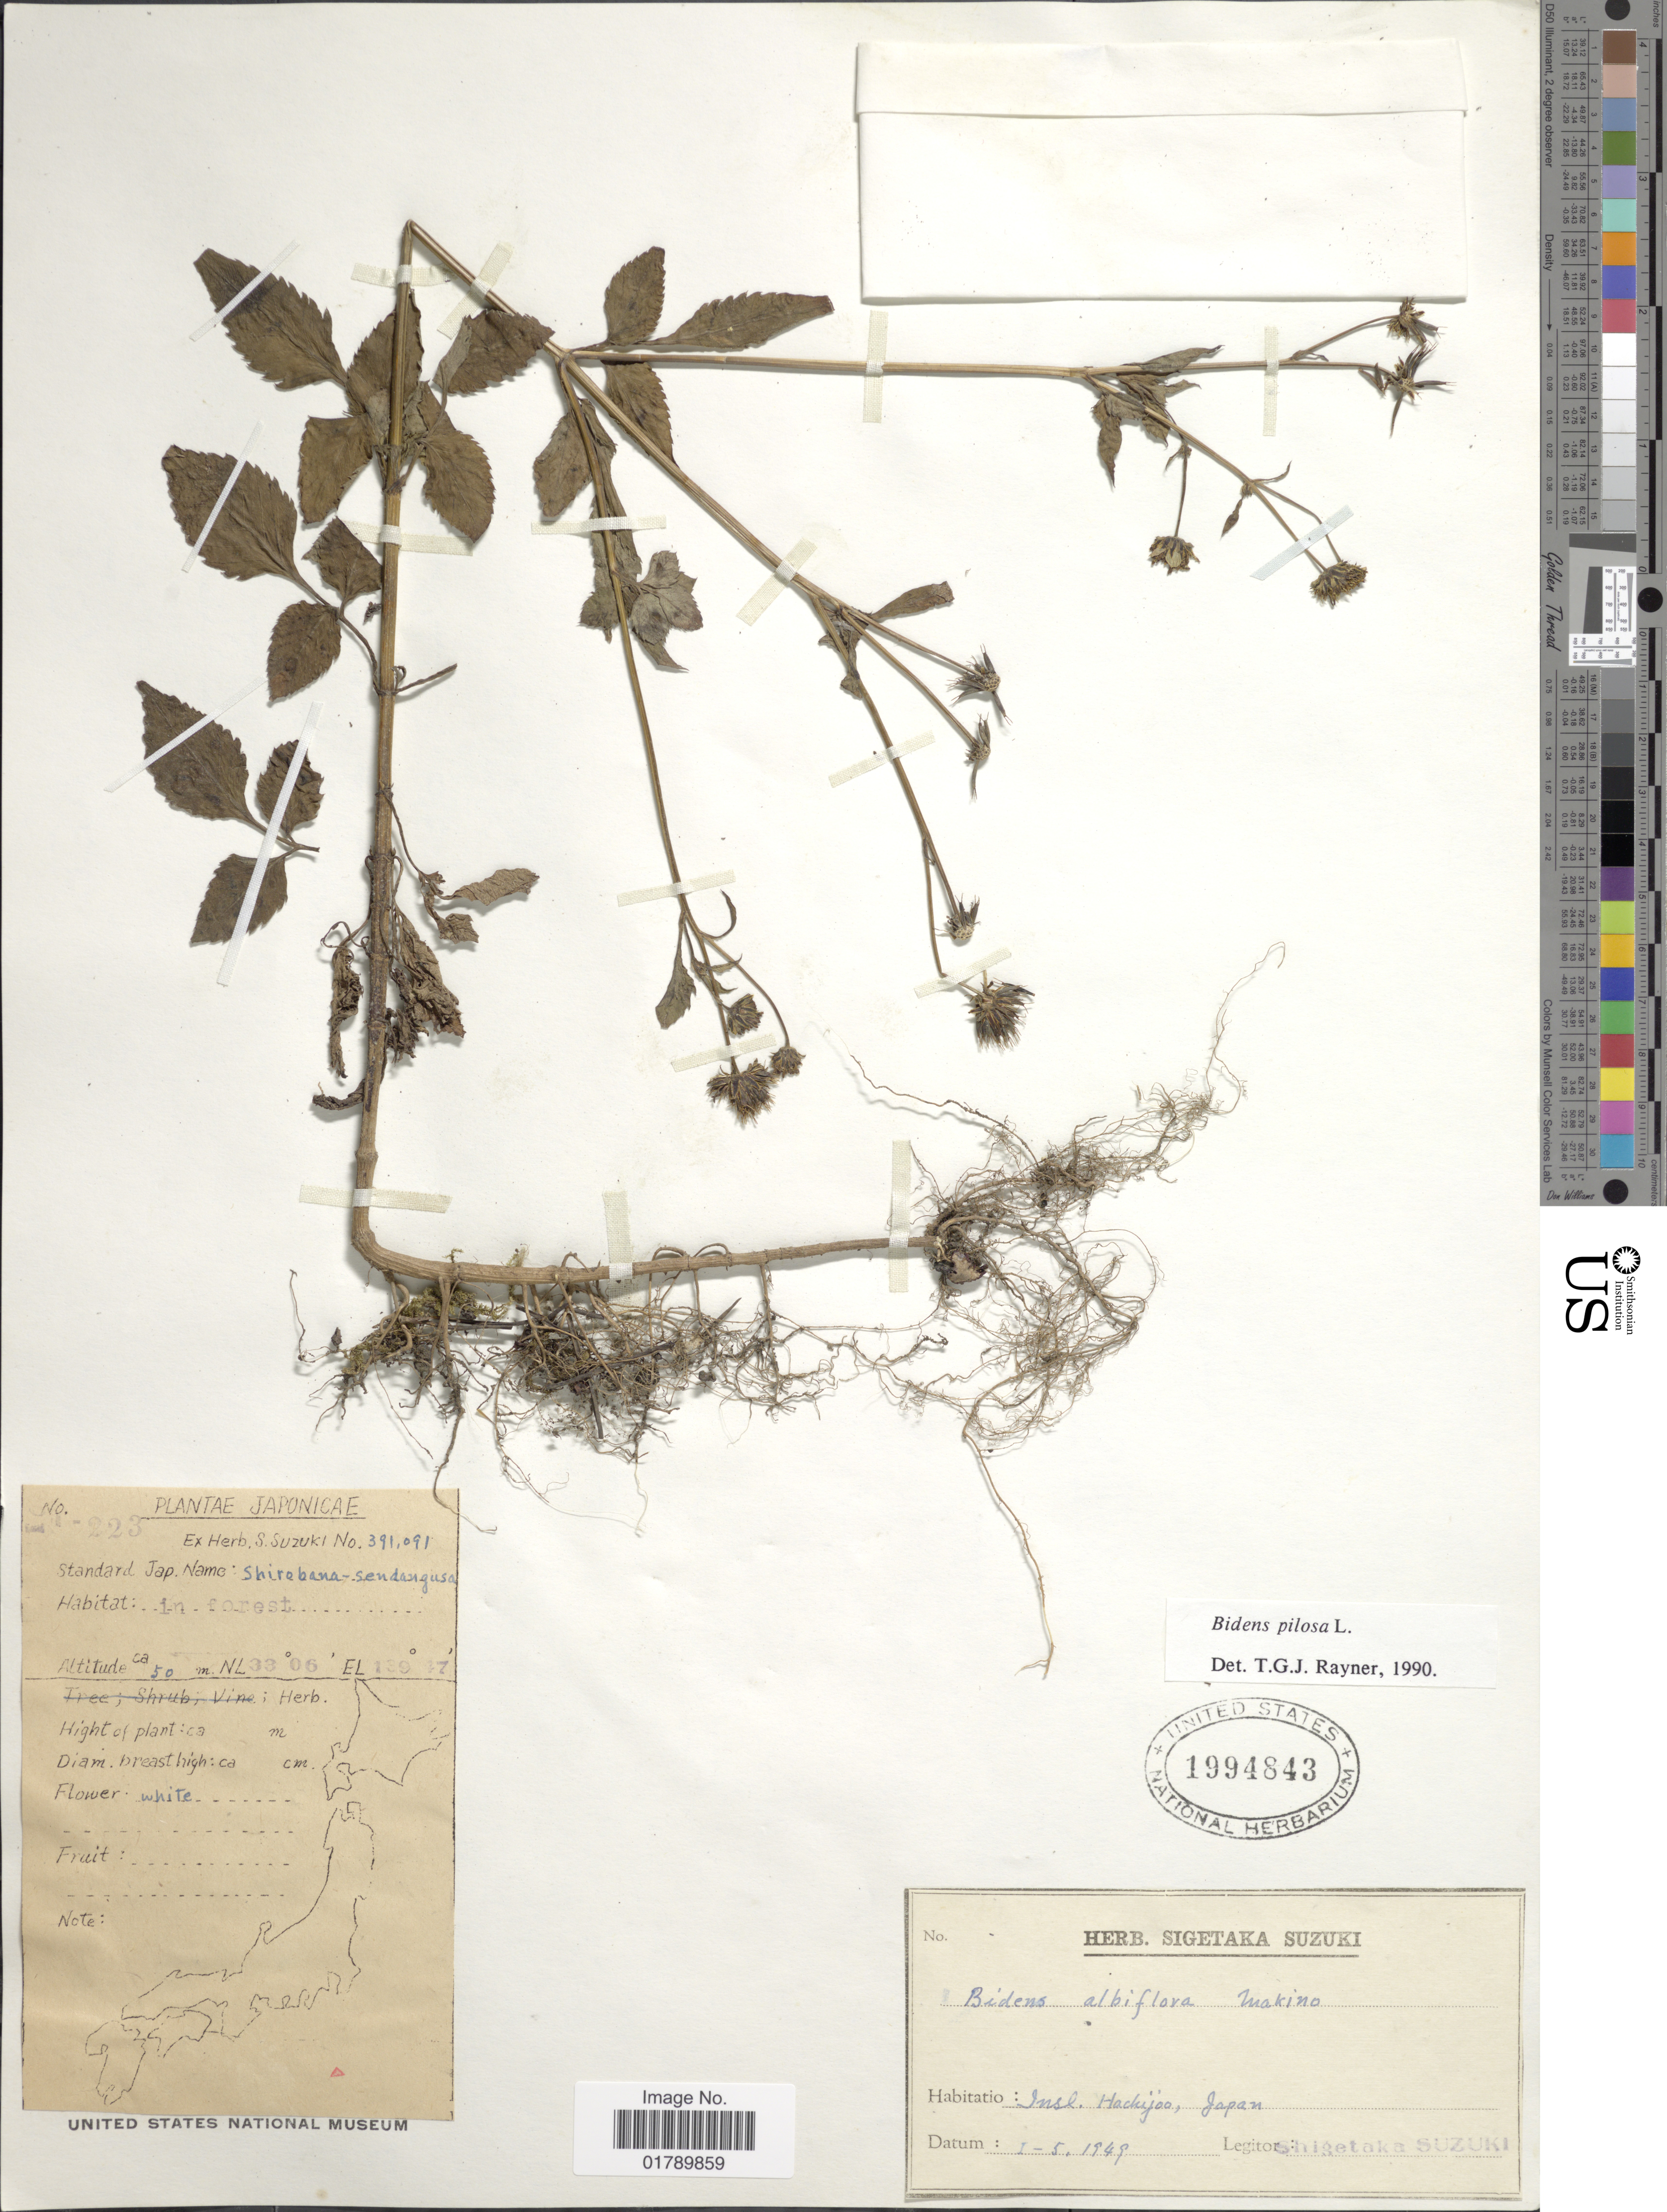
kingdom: Plantae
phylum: Tracheophyta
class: Magnoliopsida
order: Asterales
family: Asteraceae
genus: Bidens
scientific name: Bidens pilosa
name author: L.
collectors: S. Suzuki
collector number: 223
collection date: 1949-05-01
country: Japan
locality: Insl. Hachijoo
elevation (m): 50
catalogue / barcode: US 1994843